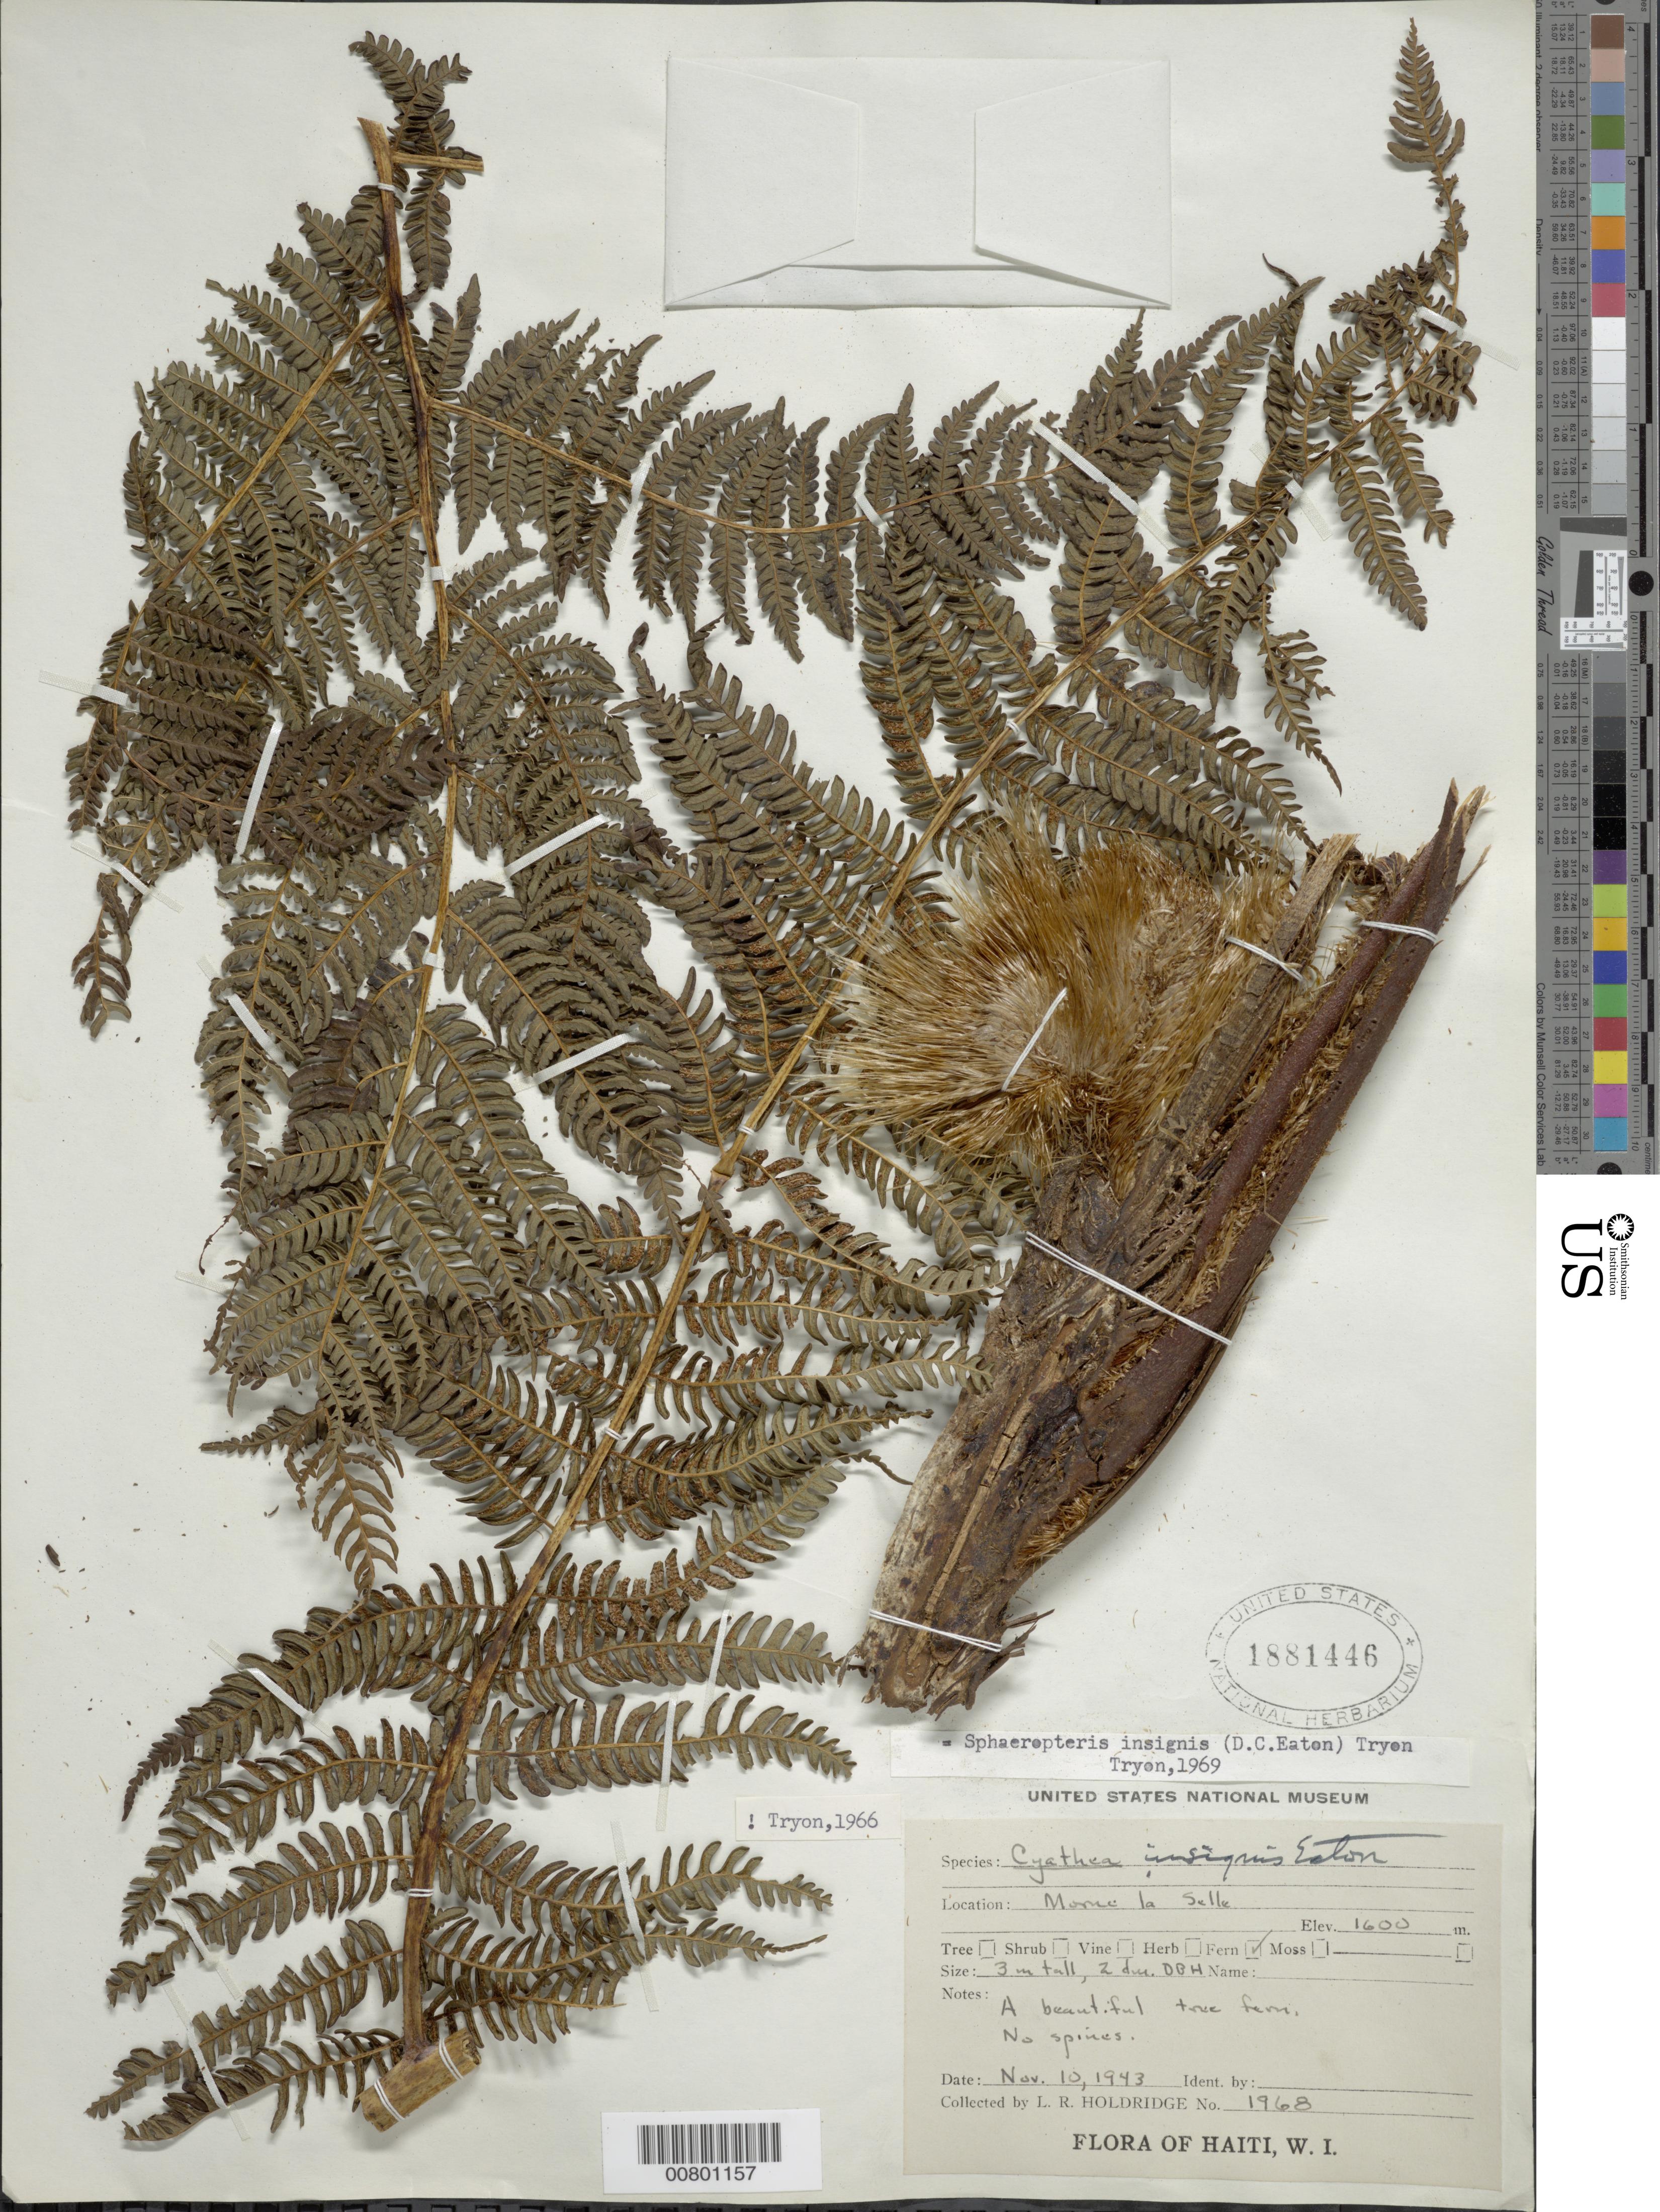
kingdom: Plantae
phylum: Tracheophyta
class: Polypodiopsida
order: Cyatheales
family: Cyatheaceae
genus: Sphaeropteris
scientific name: Sphaeropteris insignis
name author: (Eaton) R.M. Tryon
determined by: Tryon, --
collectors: L. Holdridge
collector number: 1968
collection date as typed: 10 Nov 1943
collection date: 1943-11-10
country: Haiti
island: Hispaniola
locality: Morne la Selle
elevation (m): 1600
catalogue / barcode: US 1881446